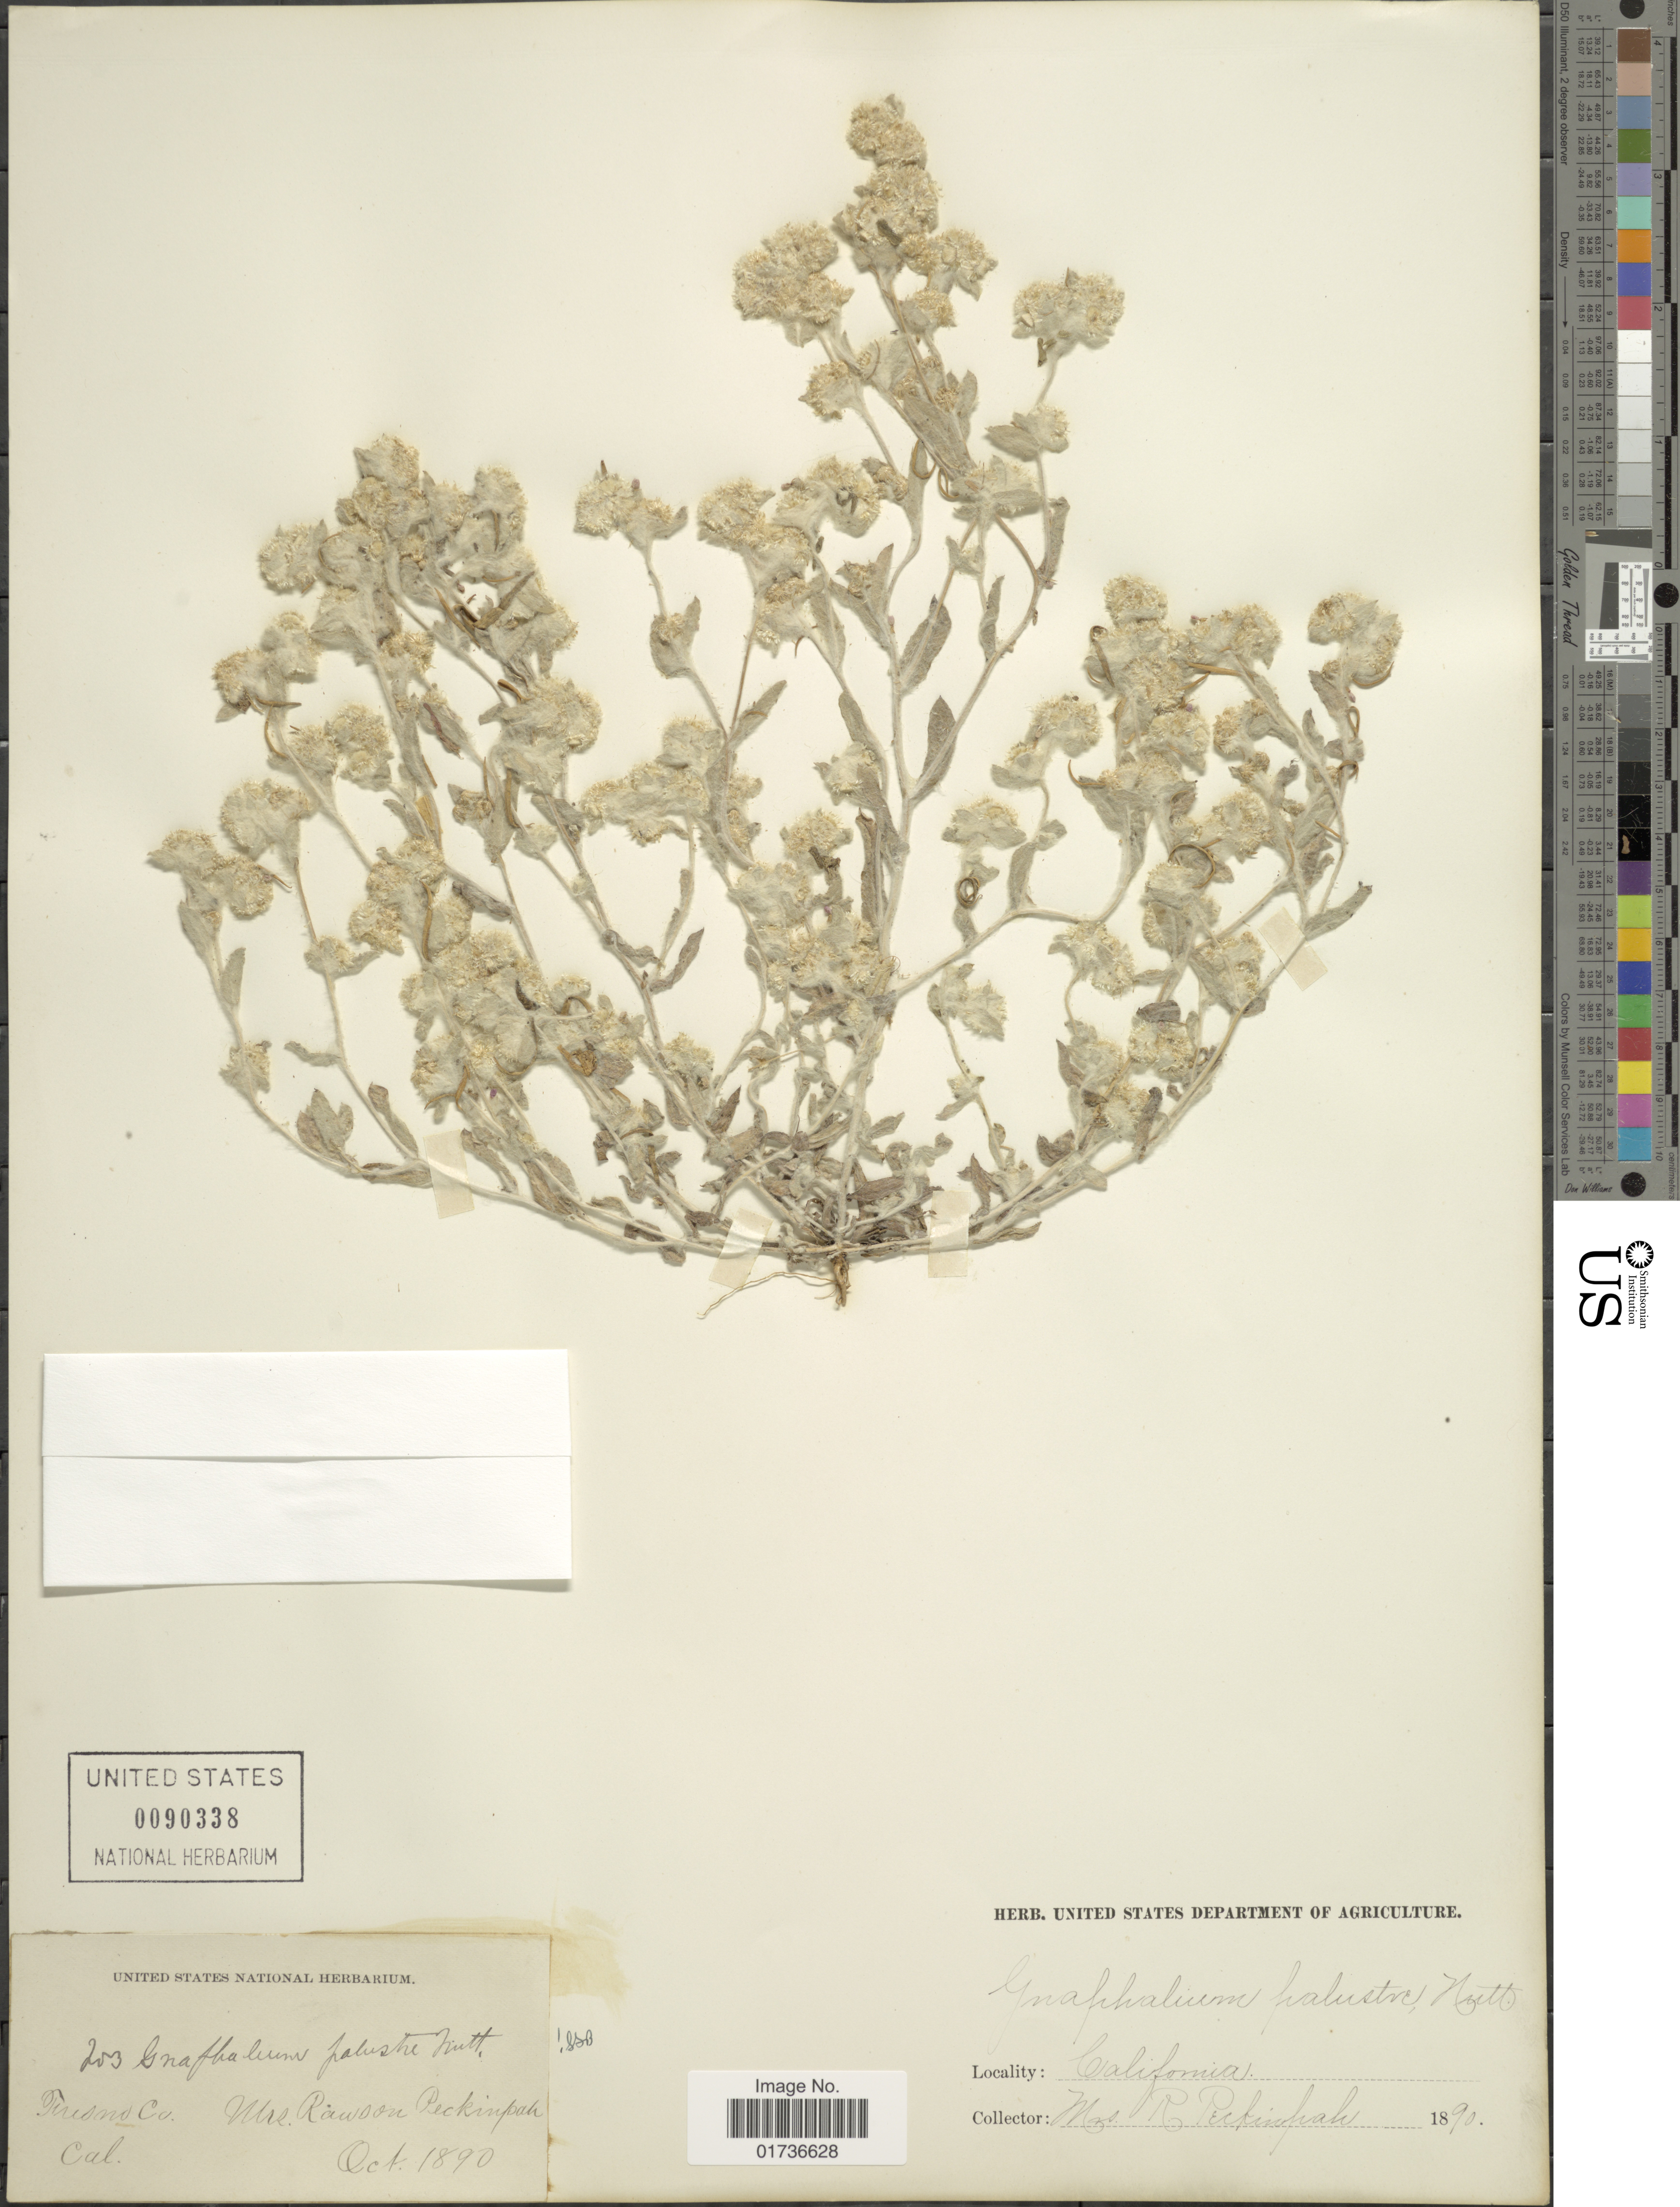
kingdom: Plantae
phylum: Tracheophyta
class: Magnoliopsida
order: Asterales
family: Asteraceae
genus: Gnaphalium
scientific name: Gnaphalium palustre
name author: Nutt.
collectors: R. Peckinpah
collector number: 203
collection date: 1890-10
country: United States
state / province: California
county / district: Fresno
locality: Fresno Co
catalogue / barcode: US 90338